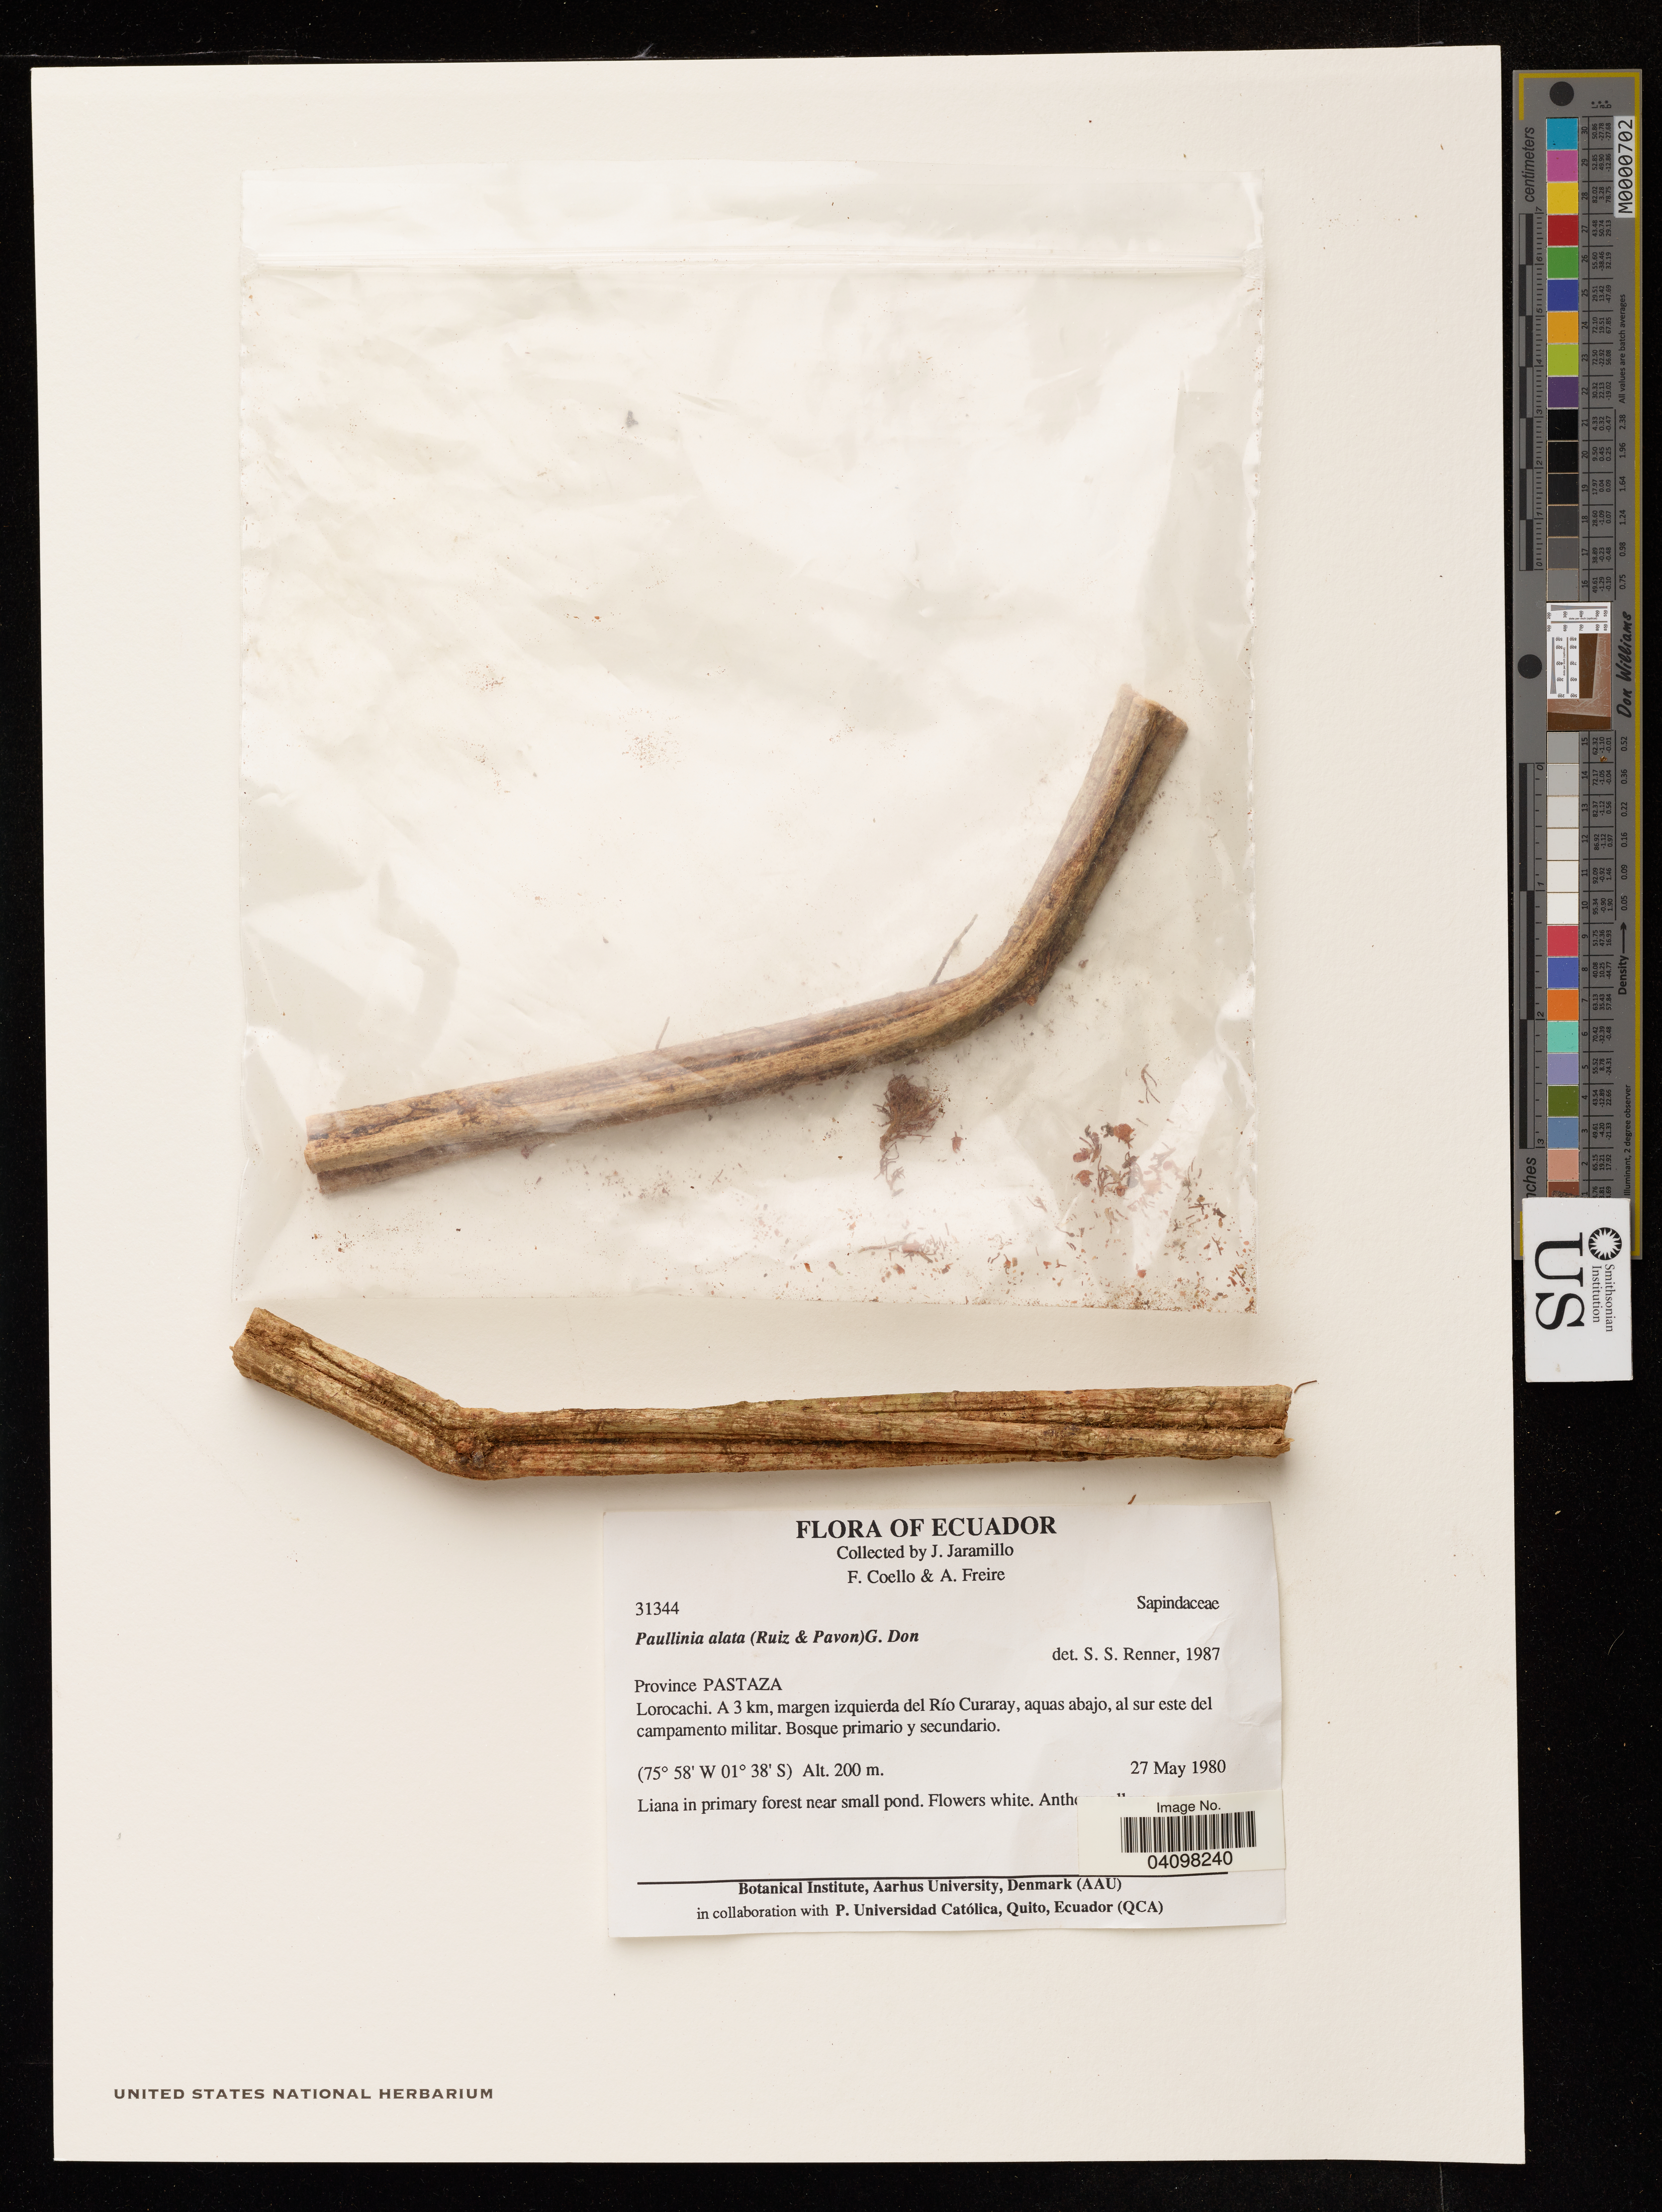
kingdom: Plantae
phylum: Tracheophyta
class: Magnoliopsida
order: Sapindales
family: Sapindaceae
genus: Paullinia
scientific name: Paullinia alata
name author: (Ruiz & Pav.) G. Don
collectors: J. Jaramillo, F. Coello & A. Freire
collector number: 31344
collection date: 1980-05-27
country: Ecuador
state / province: Pastaza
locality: Lorocachi. A 3 km, margen izquierda del Río Curaray, aquas abajo, al sur este del campamento militar.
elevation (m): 200